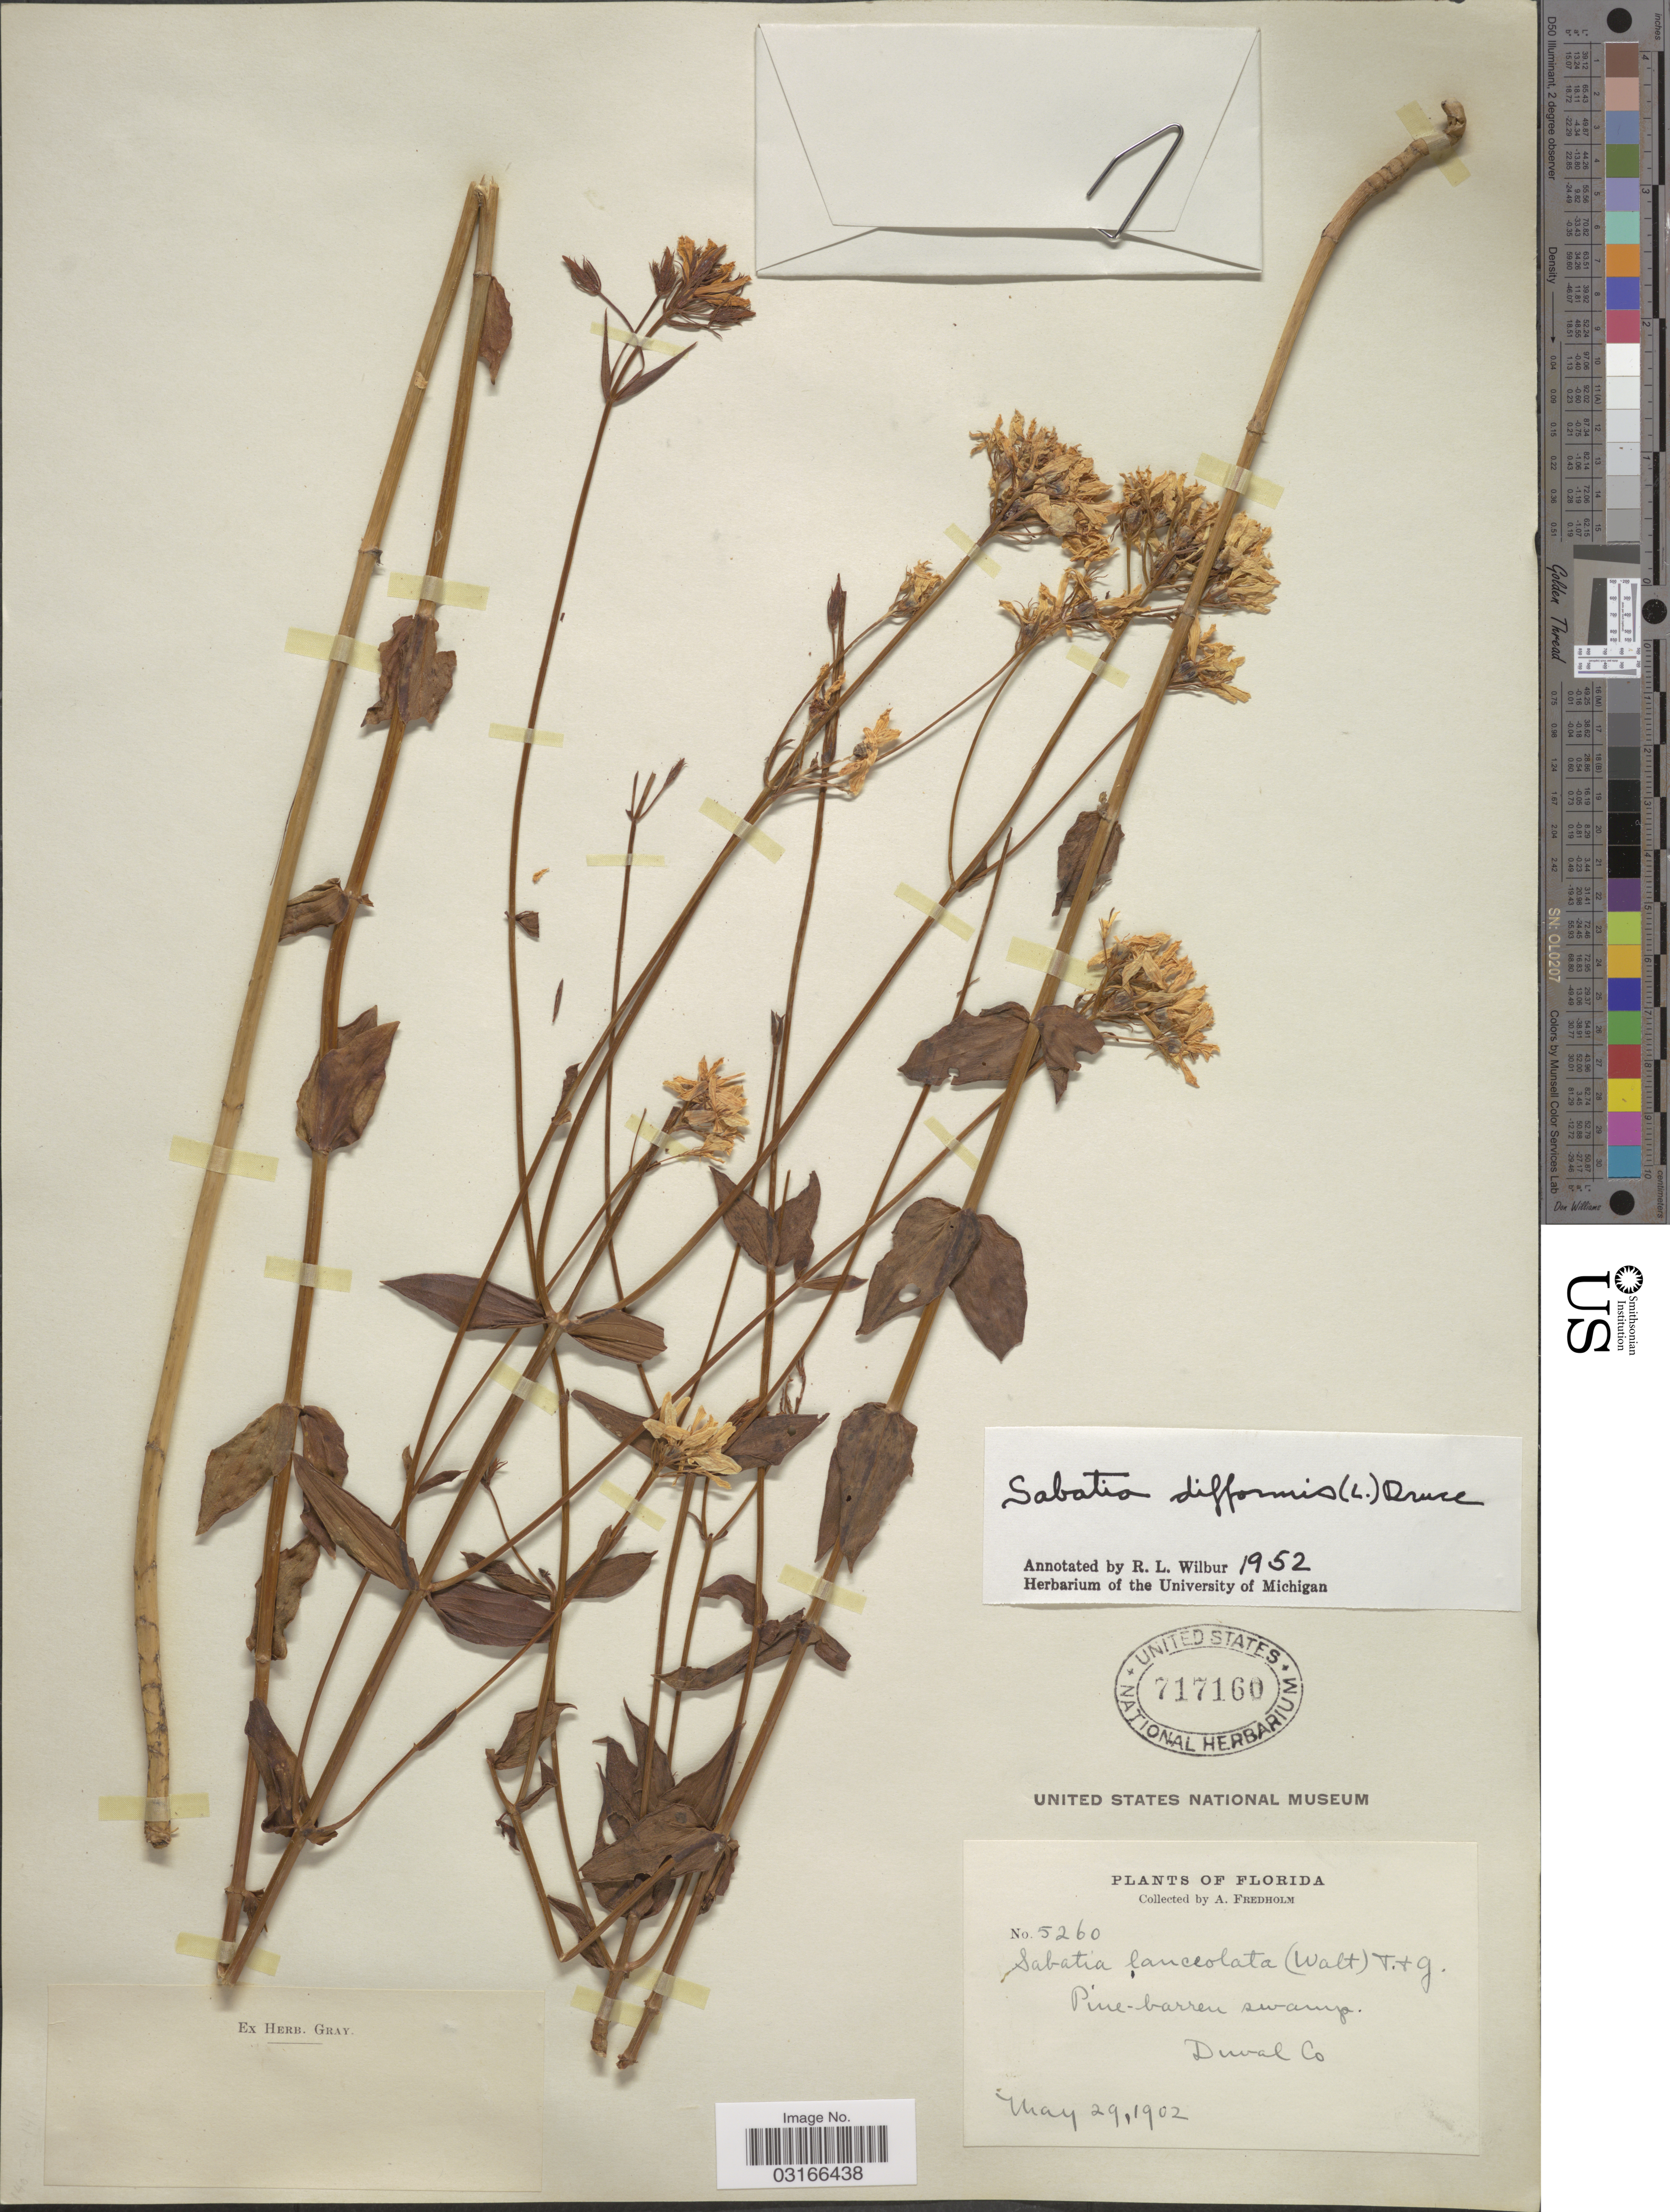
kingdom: Plantae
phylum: Tracheophyta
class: Magnoliopsida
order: Gentianales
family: Gentianaceae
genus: Sabatia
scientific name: Sabatia difformis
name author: (L.) Druce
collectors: A. Fredholm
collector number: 5260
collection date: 1902-05-29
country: United States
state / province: Florida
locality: Pine-barren swamp. Duval Co.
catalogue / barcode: US 717160